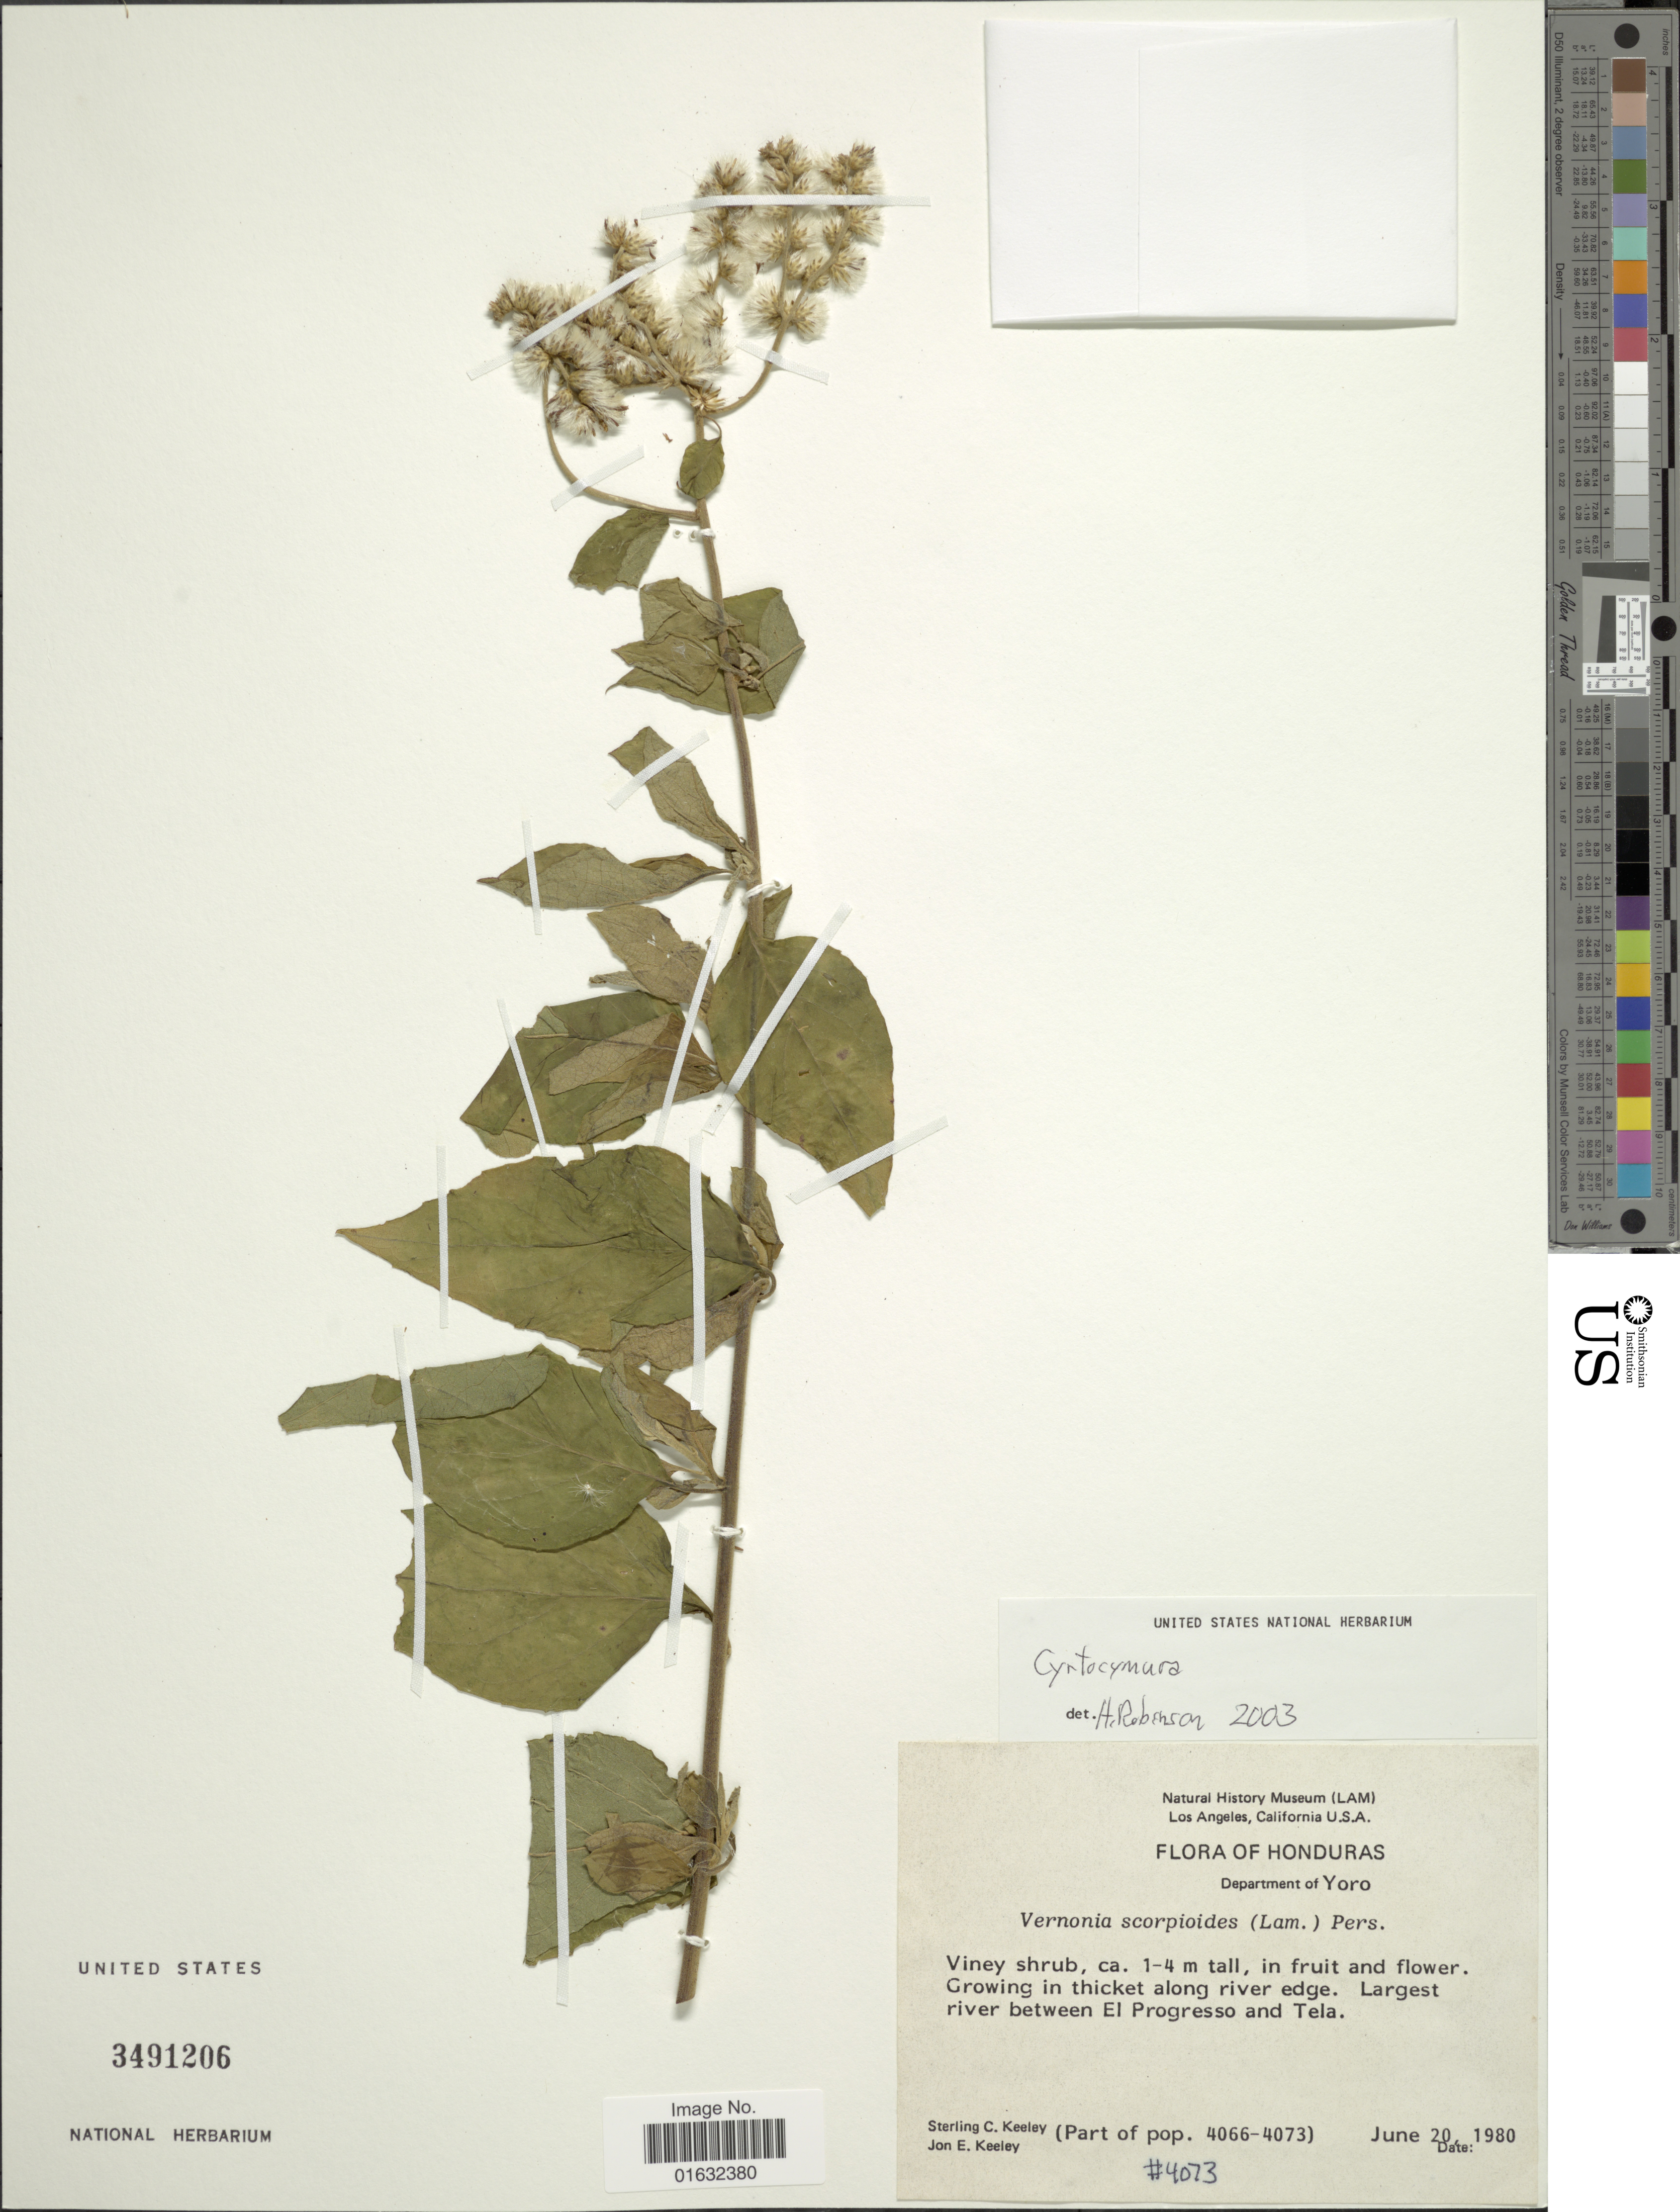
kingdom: Plantae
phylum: Tracheophyta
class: Magnoliopsida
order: Asterales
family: Asteraceae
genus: Cyrtocymura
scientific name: Cyrtocymura scorpioides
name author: (Lam.) H. Rob.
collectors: S. C. Keeley & J. E. Keeley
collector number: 4073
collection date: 1980-06-20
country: Honduras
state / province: Yoro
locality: Growing in thicket along river edge. Largest river between El Progresso and Tela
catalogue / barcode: US 3491206